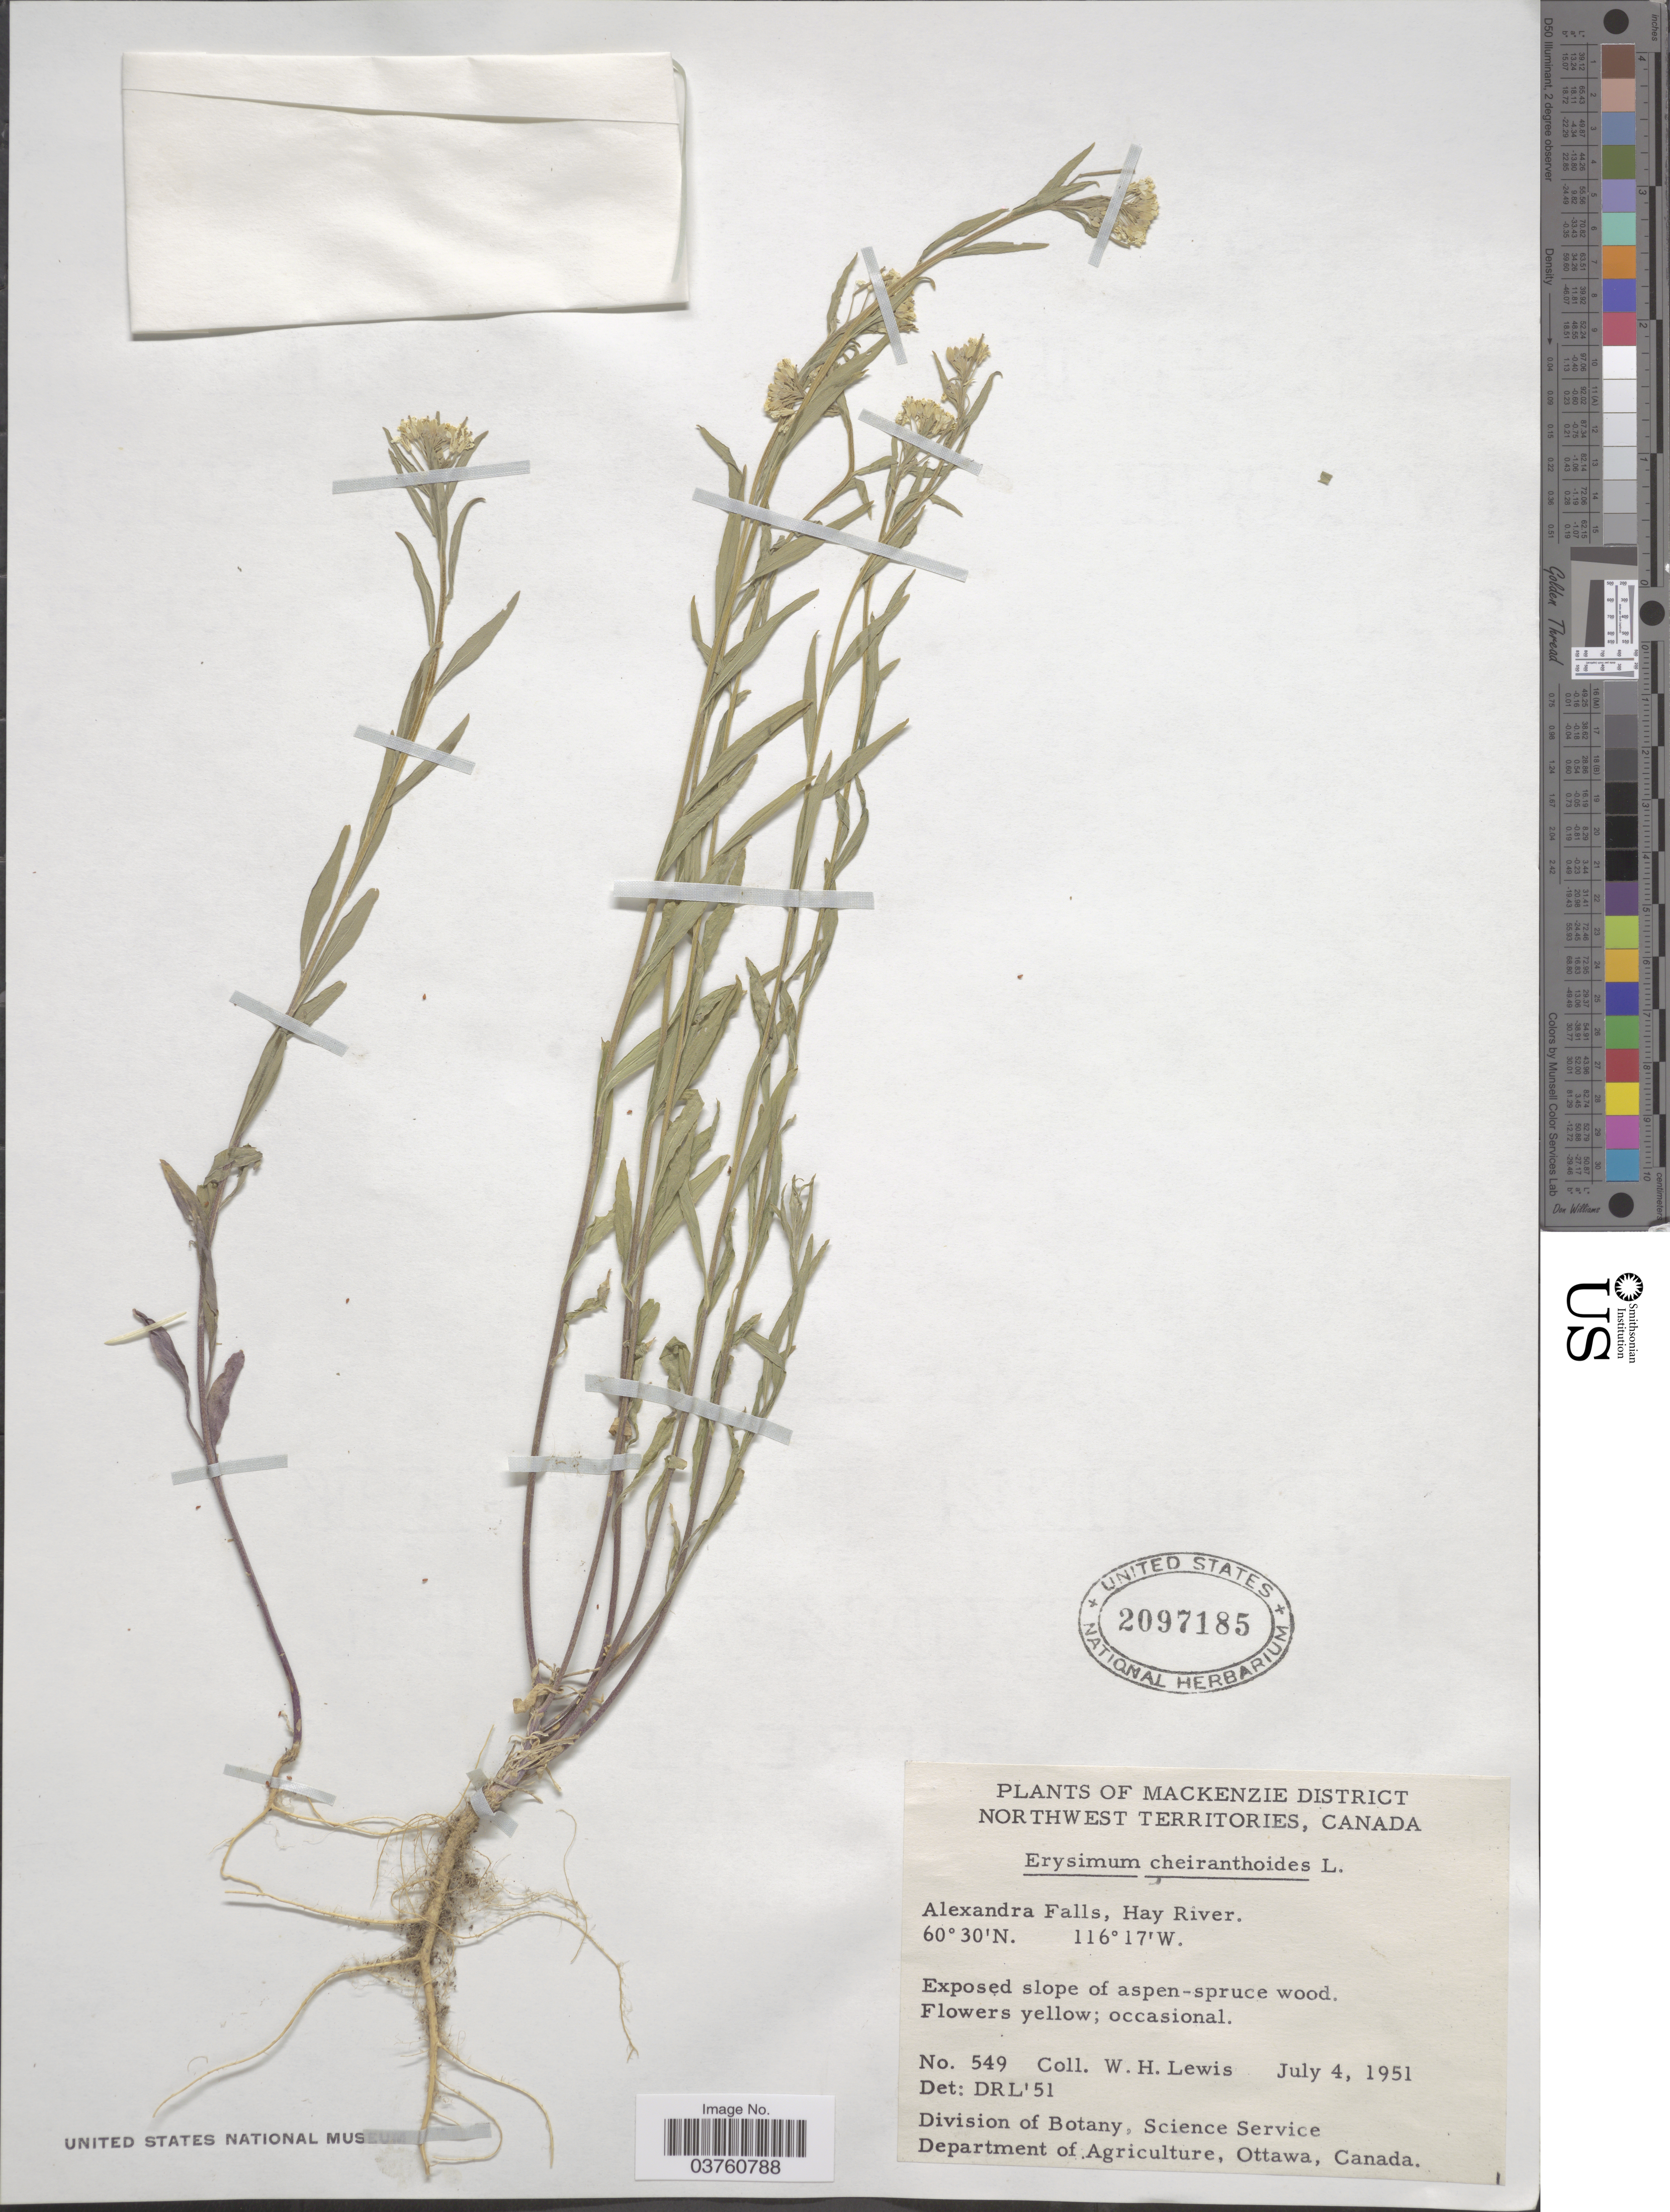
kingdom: Plantae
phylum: Tracheophyta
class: Magnoliopsida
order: Brassicales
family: Brassicaceae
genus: Erysimum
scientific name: Erysimum cheiranthoides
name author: L.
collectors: W. H. Lewis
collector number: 549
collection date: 1951-07-04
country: Canada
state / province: Northwest Territories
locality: Mackenzie District. Alexandra Falls, Hay River.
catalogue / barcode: US 2097185